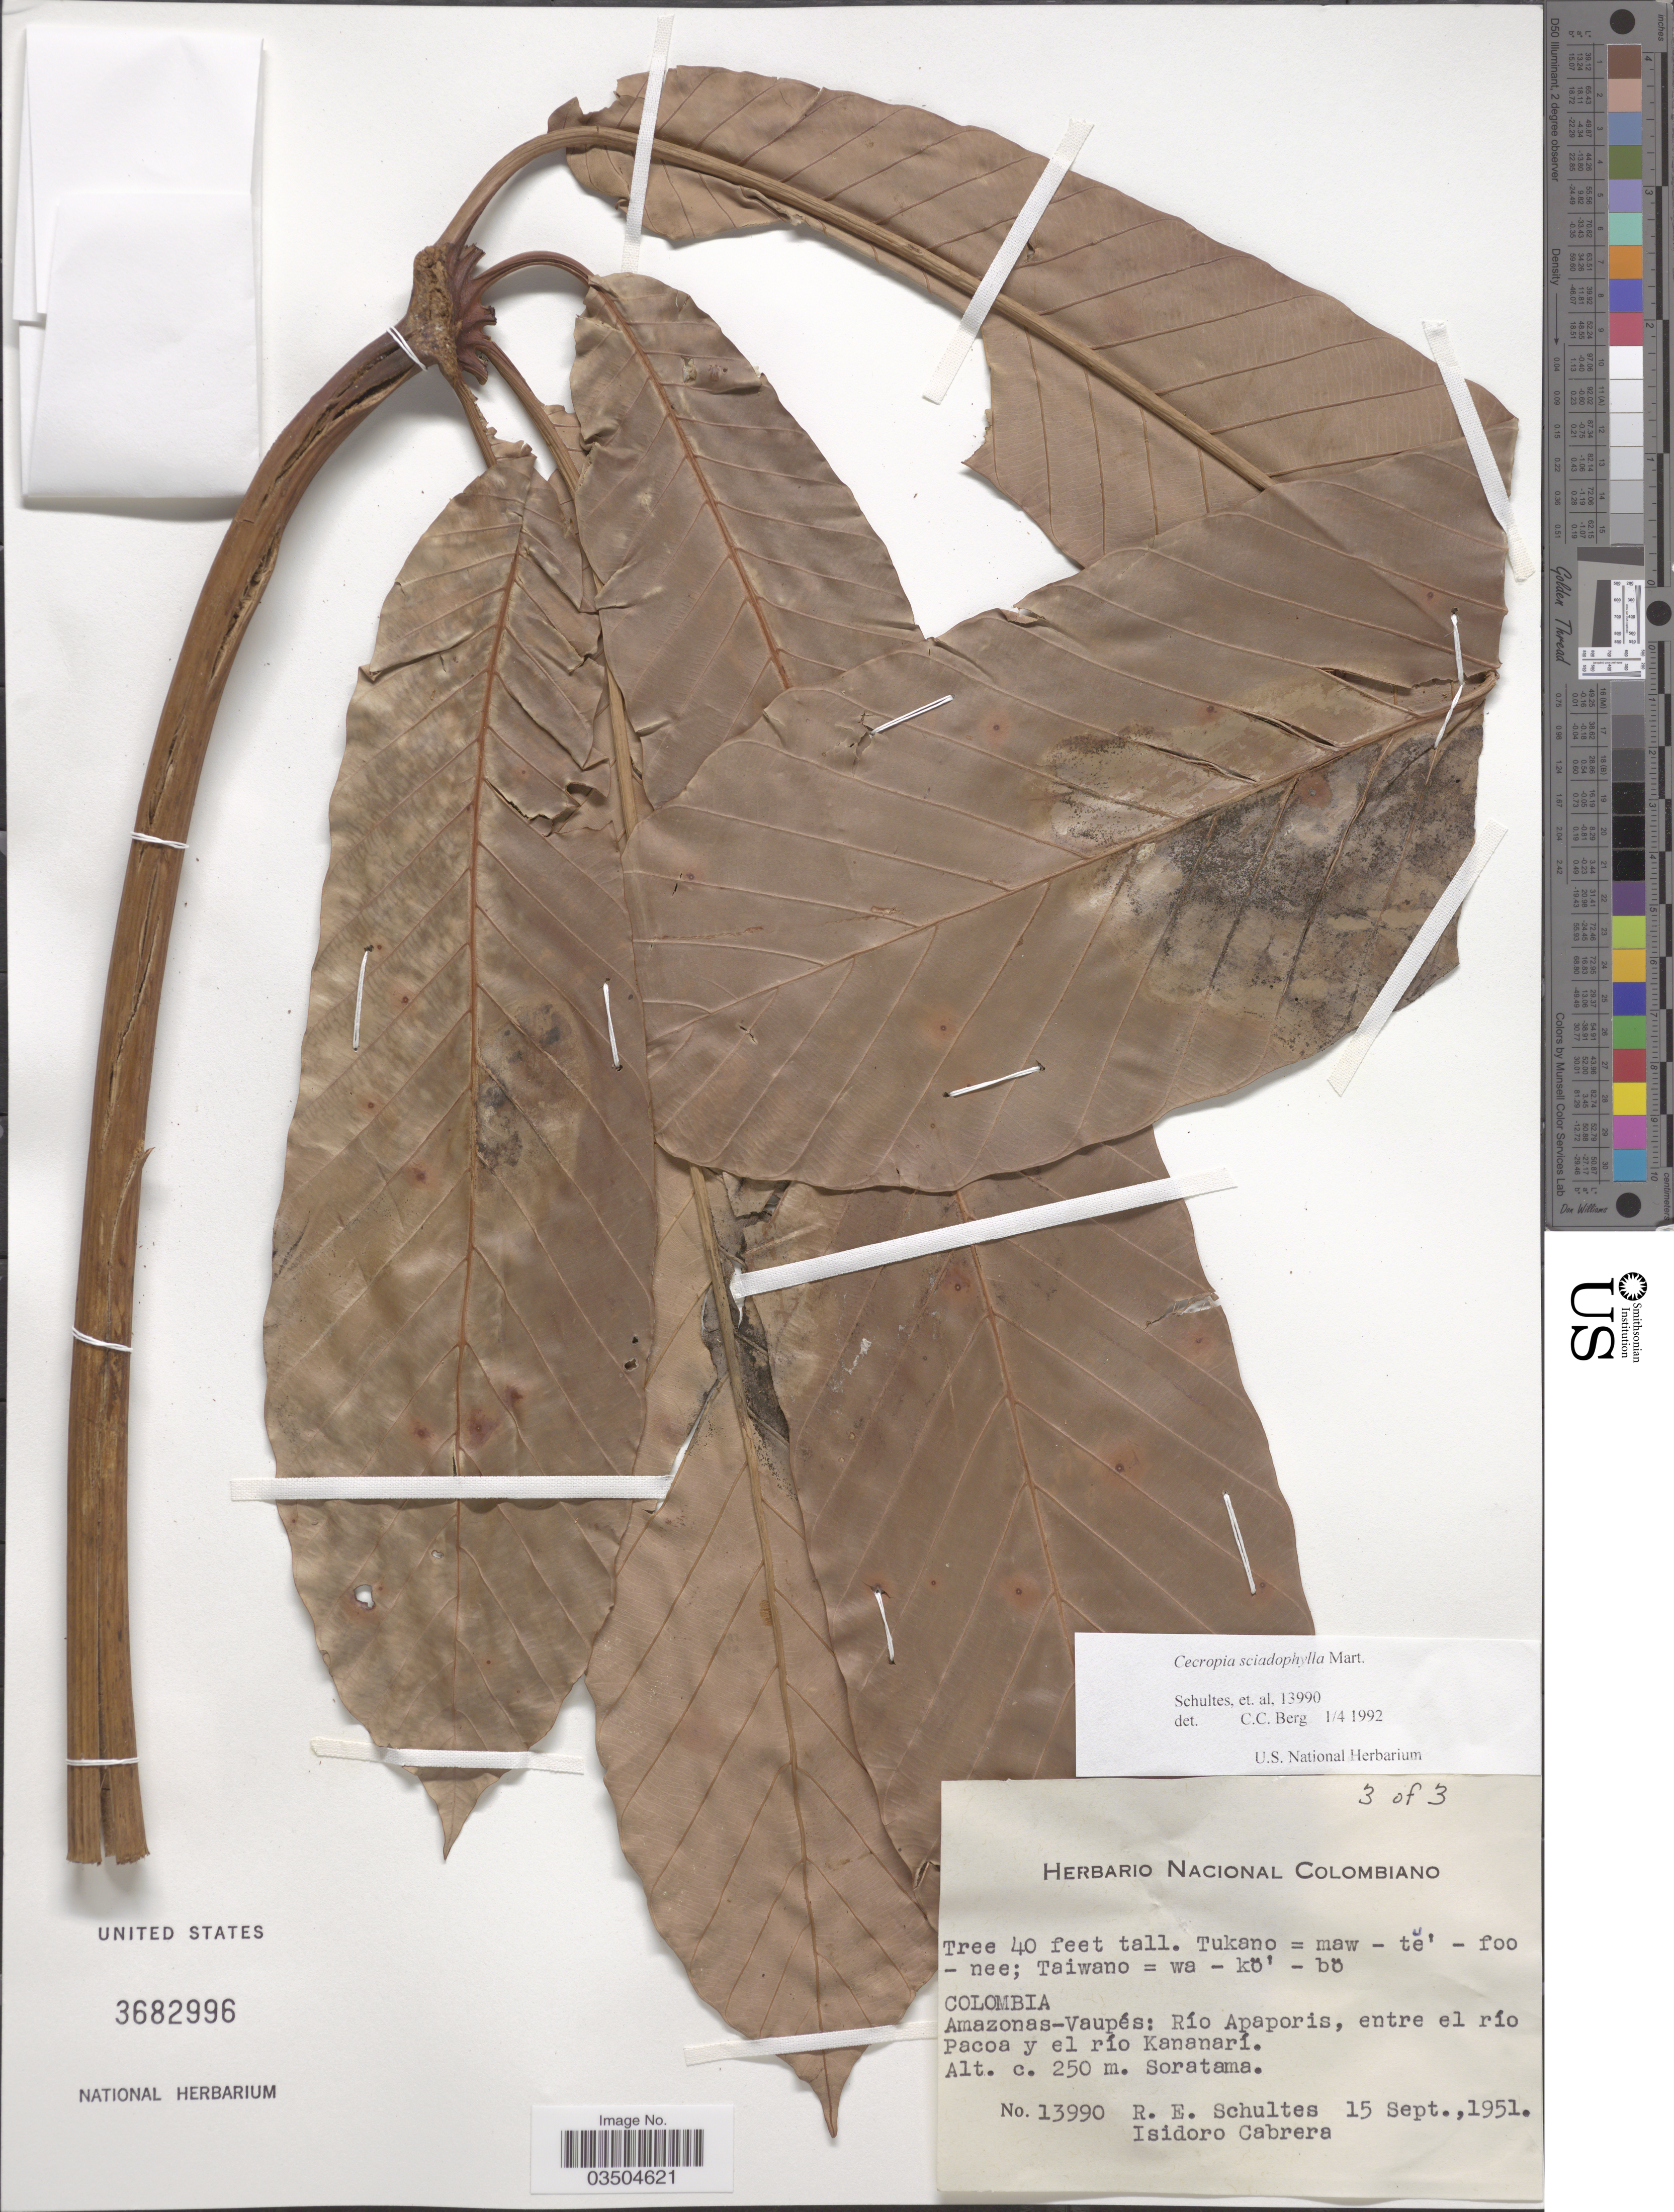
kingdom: Plantae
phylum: Tracheophyta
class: Magnoliopsida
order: Rosales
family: Urticaceae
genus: Cecropia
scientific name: Cecropia sciadophylla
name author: Mart.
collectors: R. E. Schultes & I. Cabrera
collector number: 13990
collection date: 1951-09-15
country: Colombia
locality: Amazonas- Vaupés: Río Apaporis, entre el río Pacoa y el río Kananarí. Soratama.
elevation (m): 250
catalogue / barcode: US 3682996